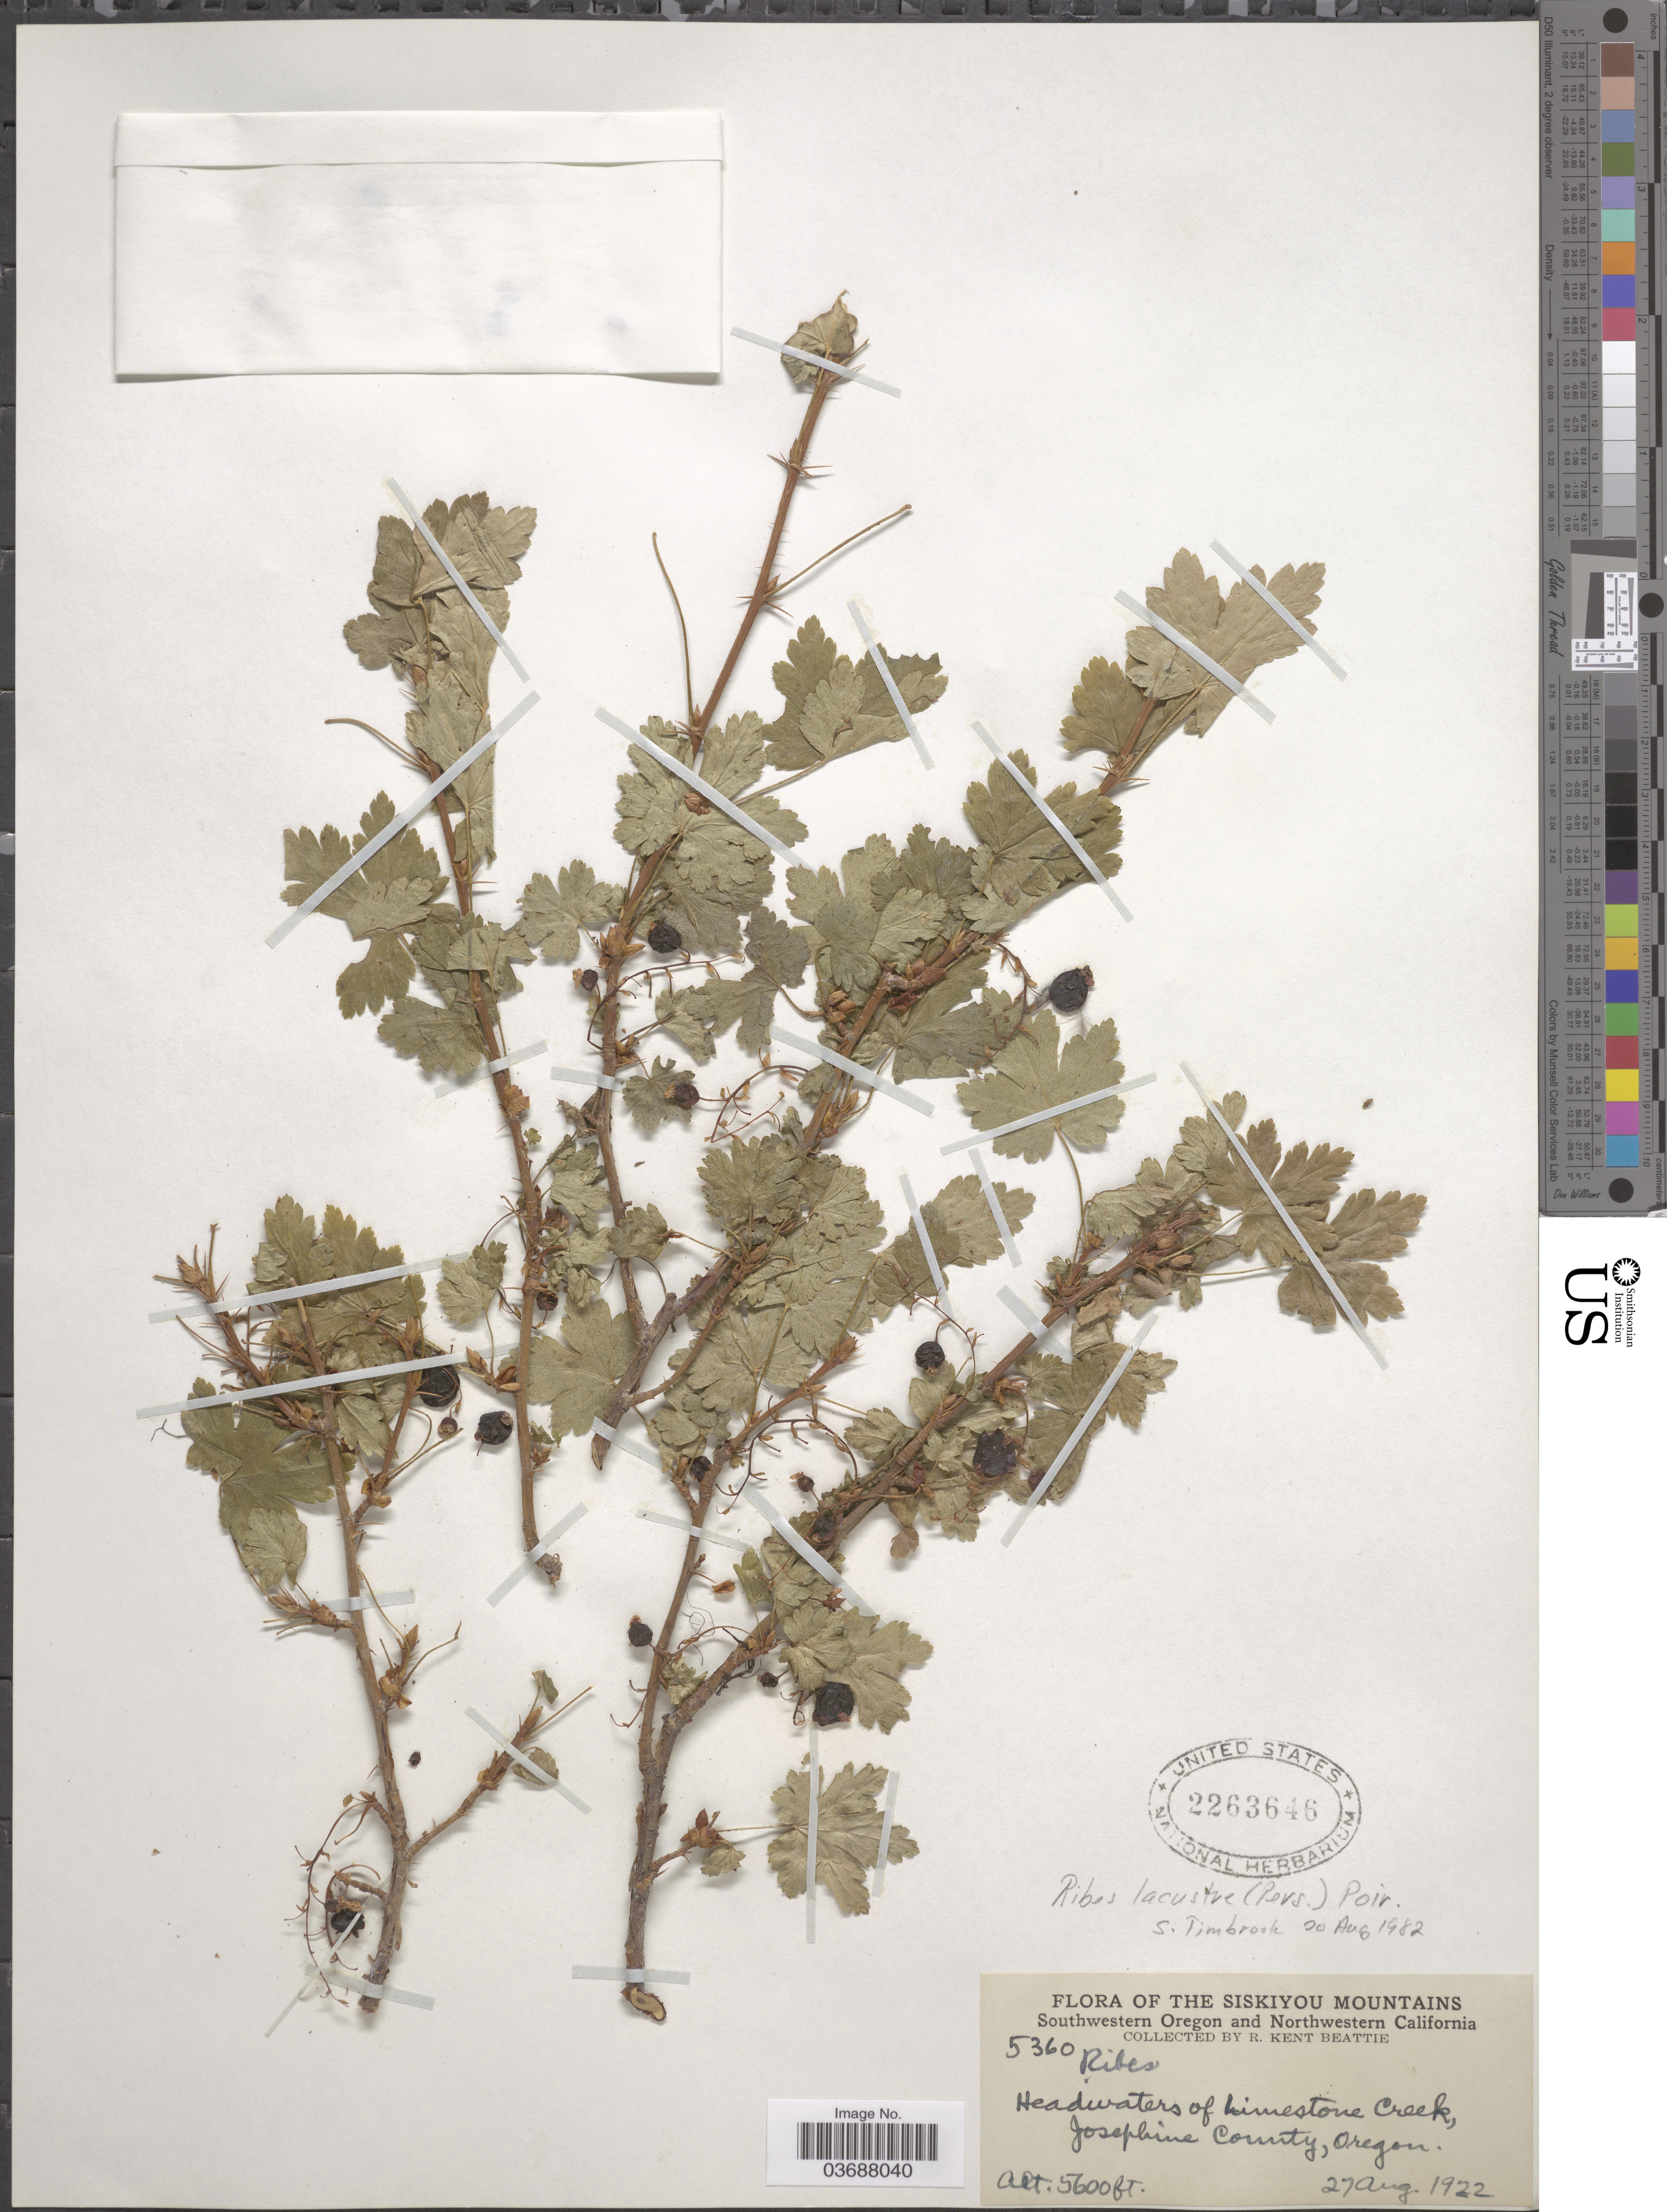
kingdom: Plantae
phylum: Tracheophyta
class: Magnoliopsida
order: Saxifragales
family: Grossulariaceae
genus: Ribes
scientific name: Ribes lacustre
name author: (Pers.) Poir.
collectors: R. K. Beattie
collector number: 5360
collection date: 1922-08-27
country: United States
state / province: Oregon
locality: The Siskiyou Mountains. Southwestern Oregon. Headwaters of Limestone Creek, Josephine County.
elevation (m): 1707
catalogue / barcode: US 2263646